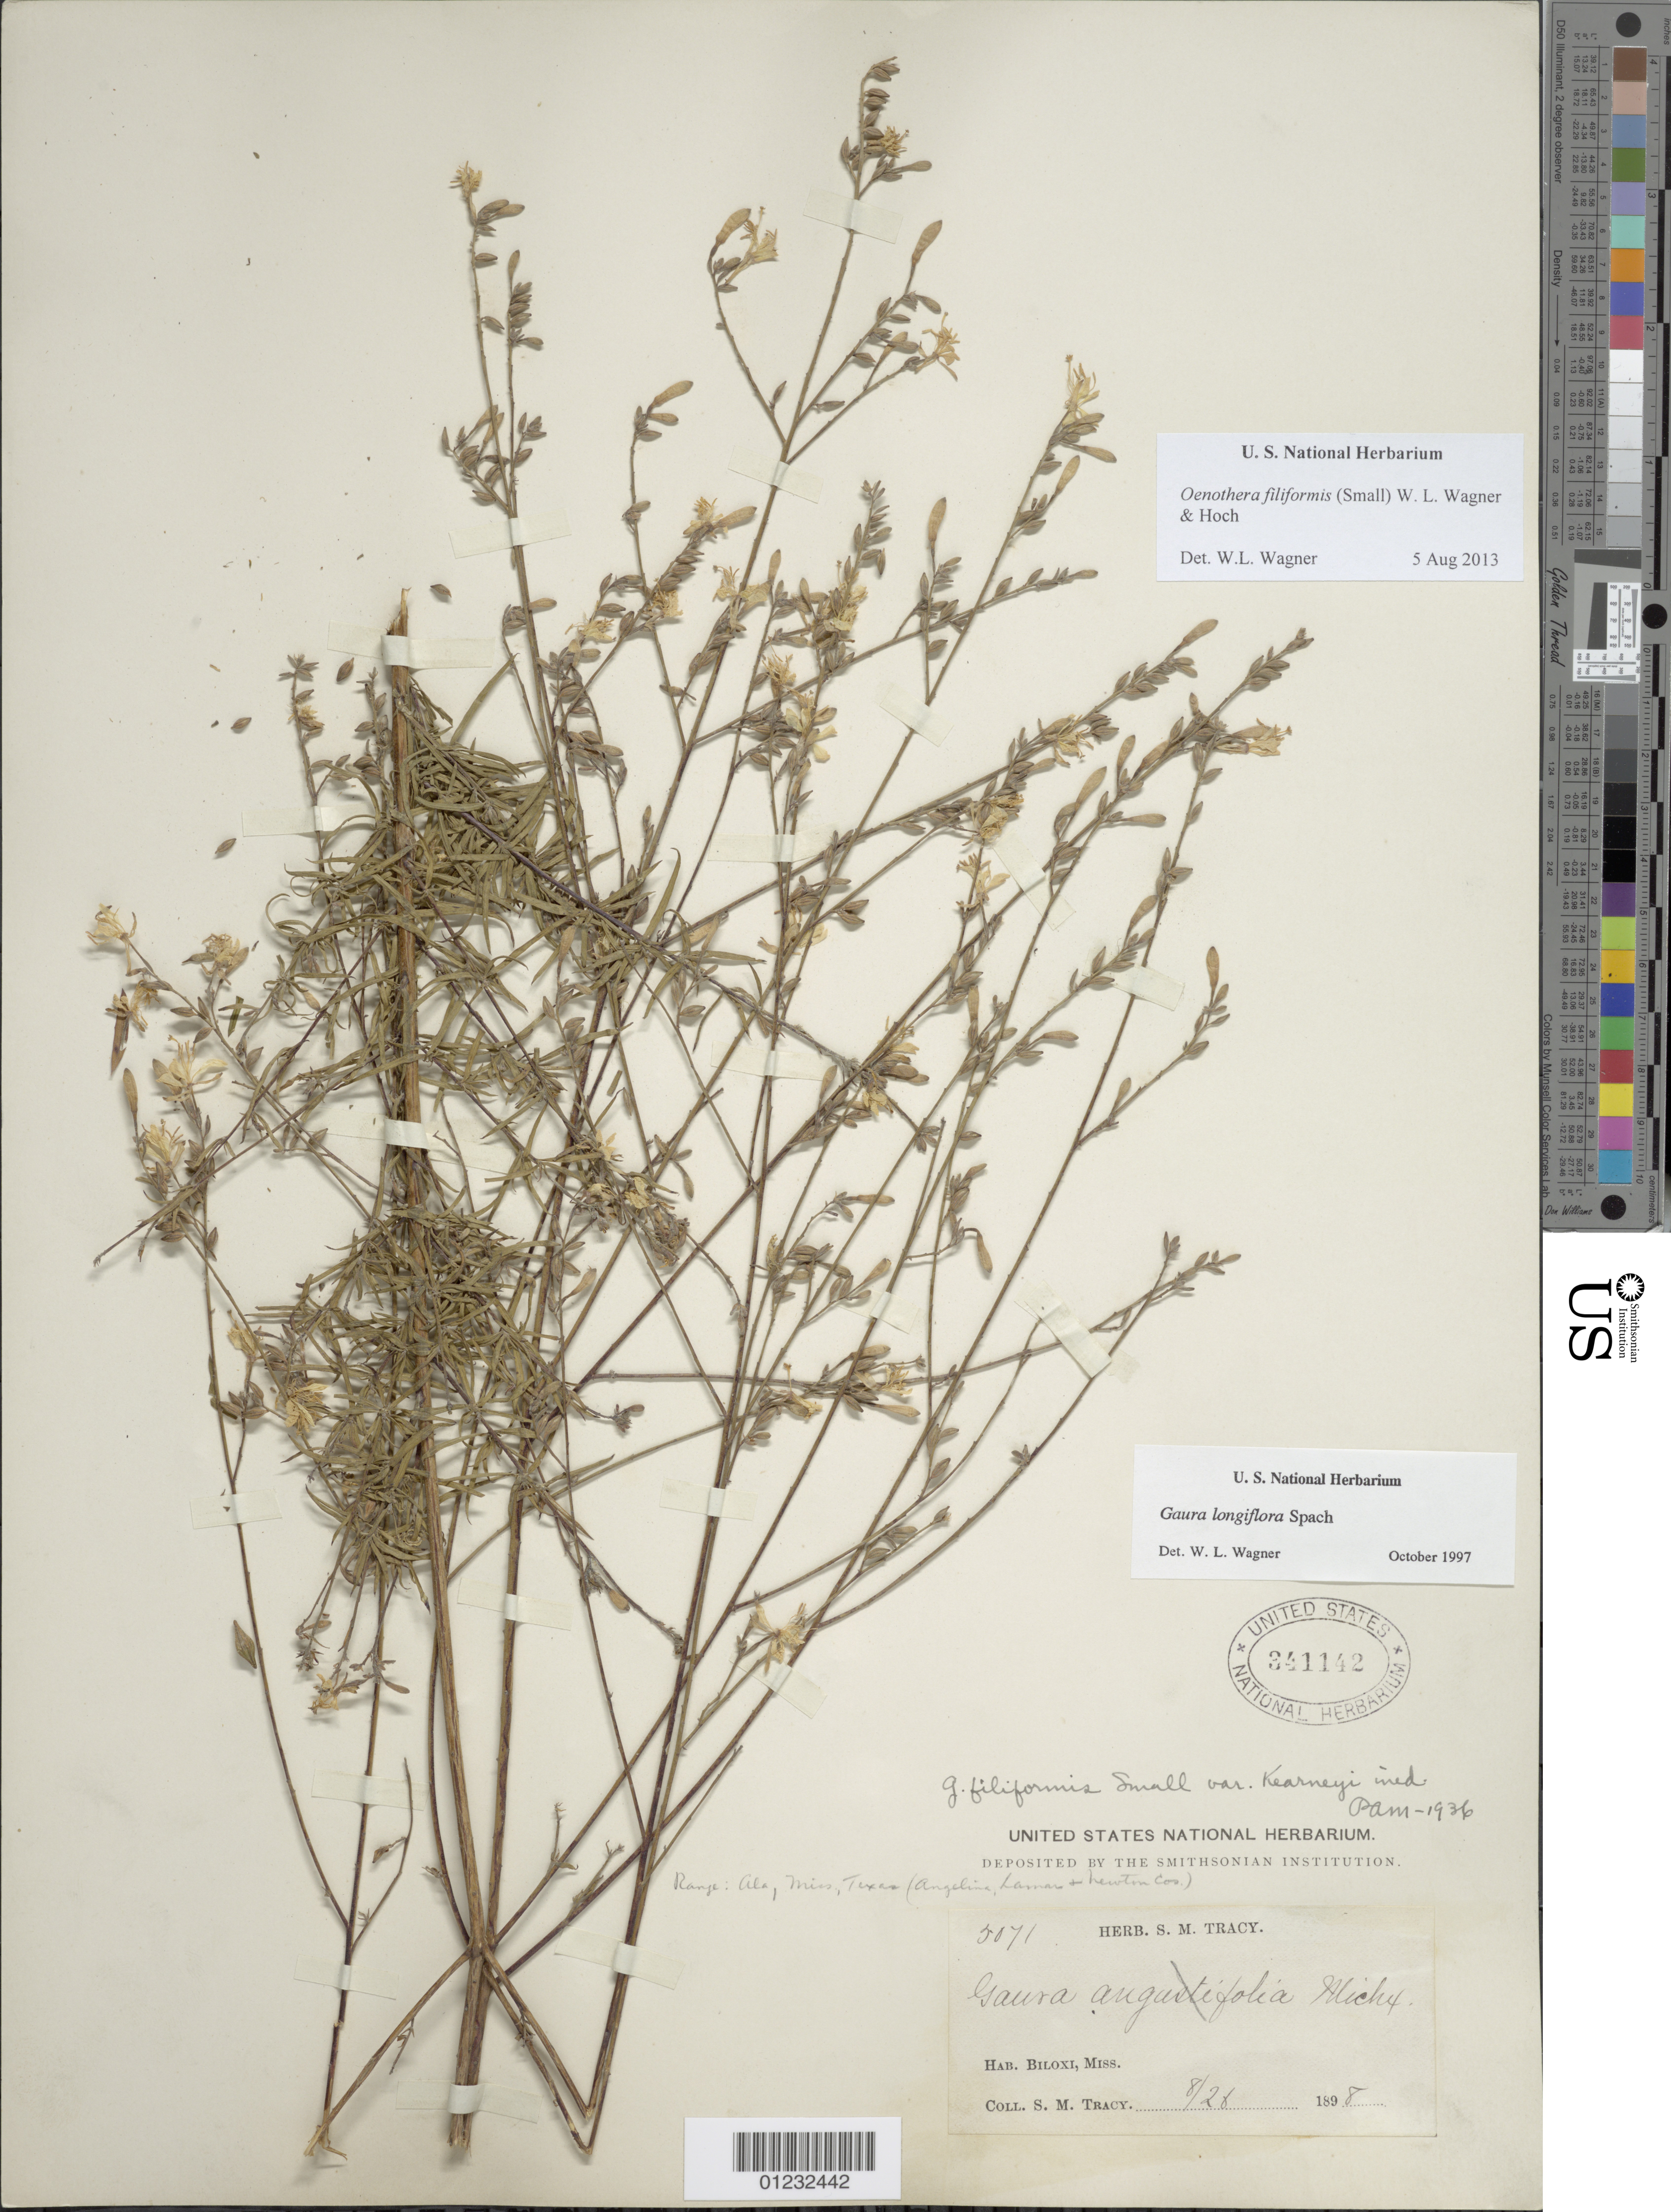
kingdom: Plantae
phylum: Tracheophyta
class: Magnoliopsida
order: Myrtales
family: Onagraceae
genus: Oenothera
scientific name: Oenothera filiformis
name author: (Small) W.L. Wagner & Hoch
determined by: Wagner, W. L., (BOT), Smithsonian Institution - National Museum of Natural History (UNITED STATES)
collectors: S. M. Tracy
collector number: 5071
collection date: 1898-08-28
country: United States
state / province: Mississippi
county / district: Harrison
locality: Biloxi.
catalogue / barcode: US 341142